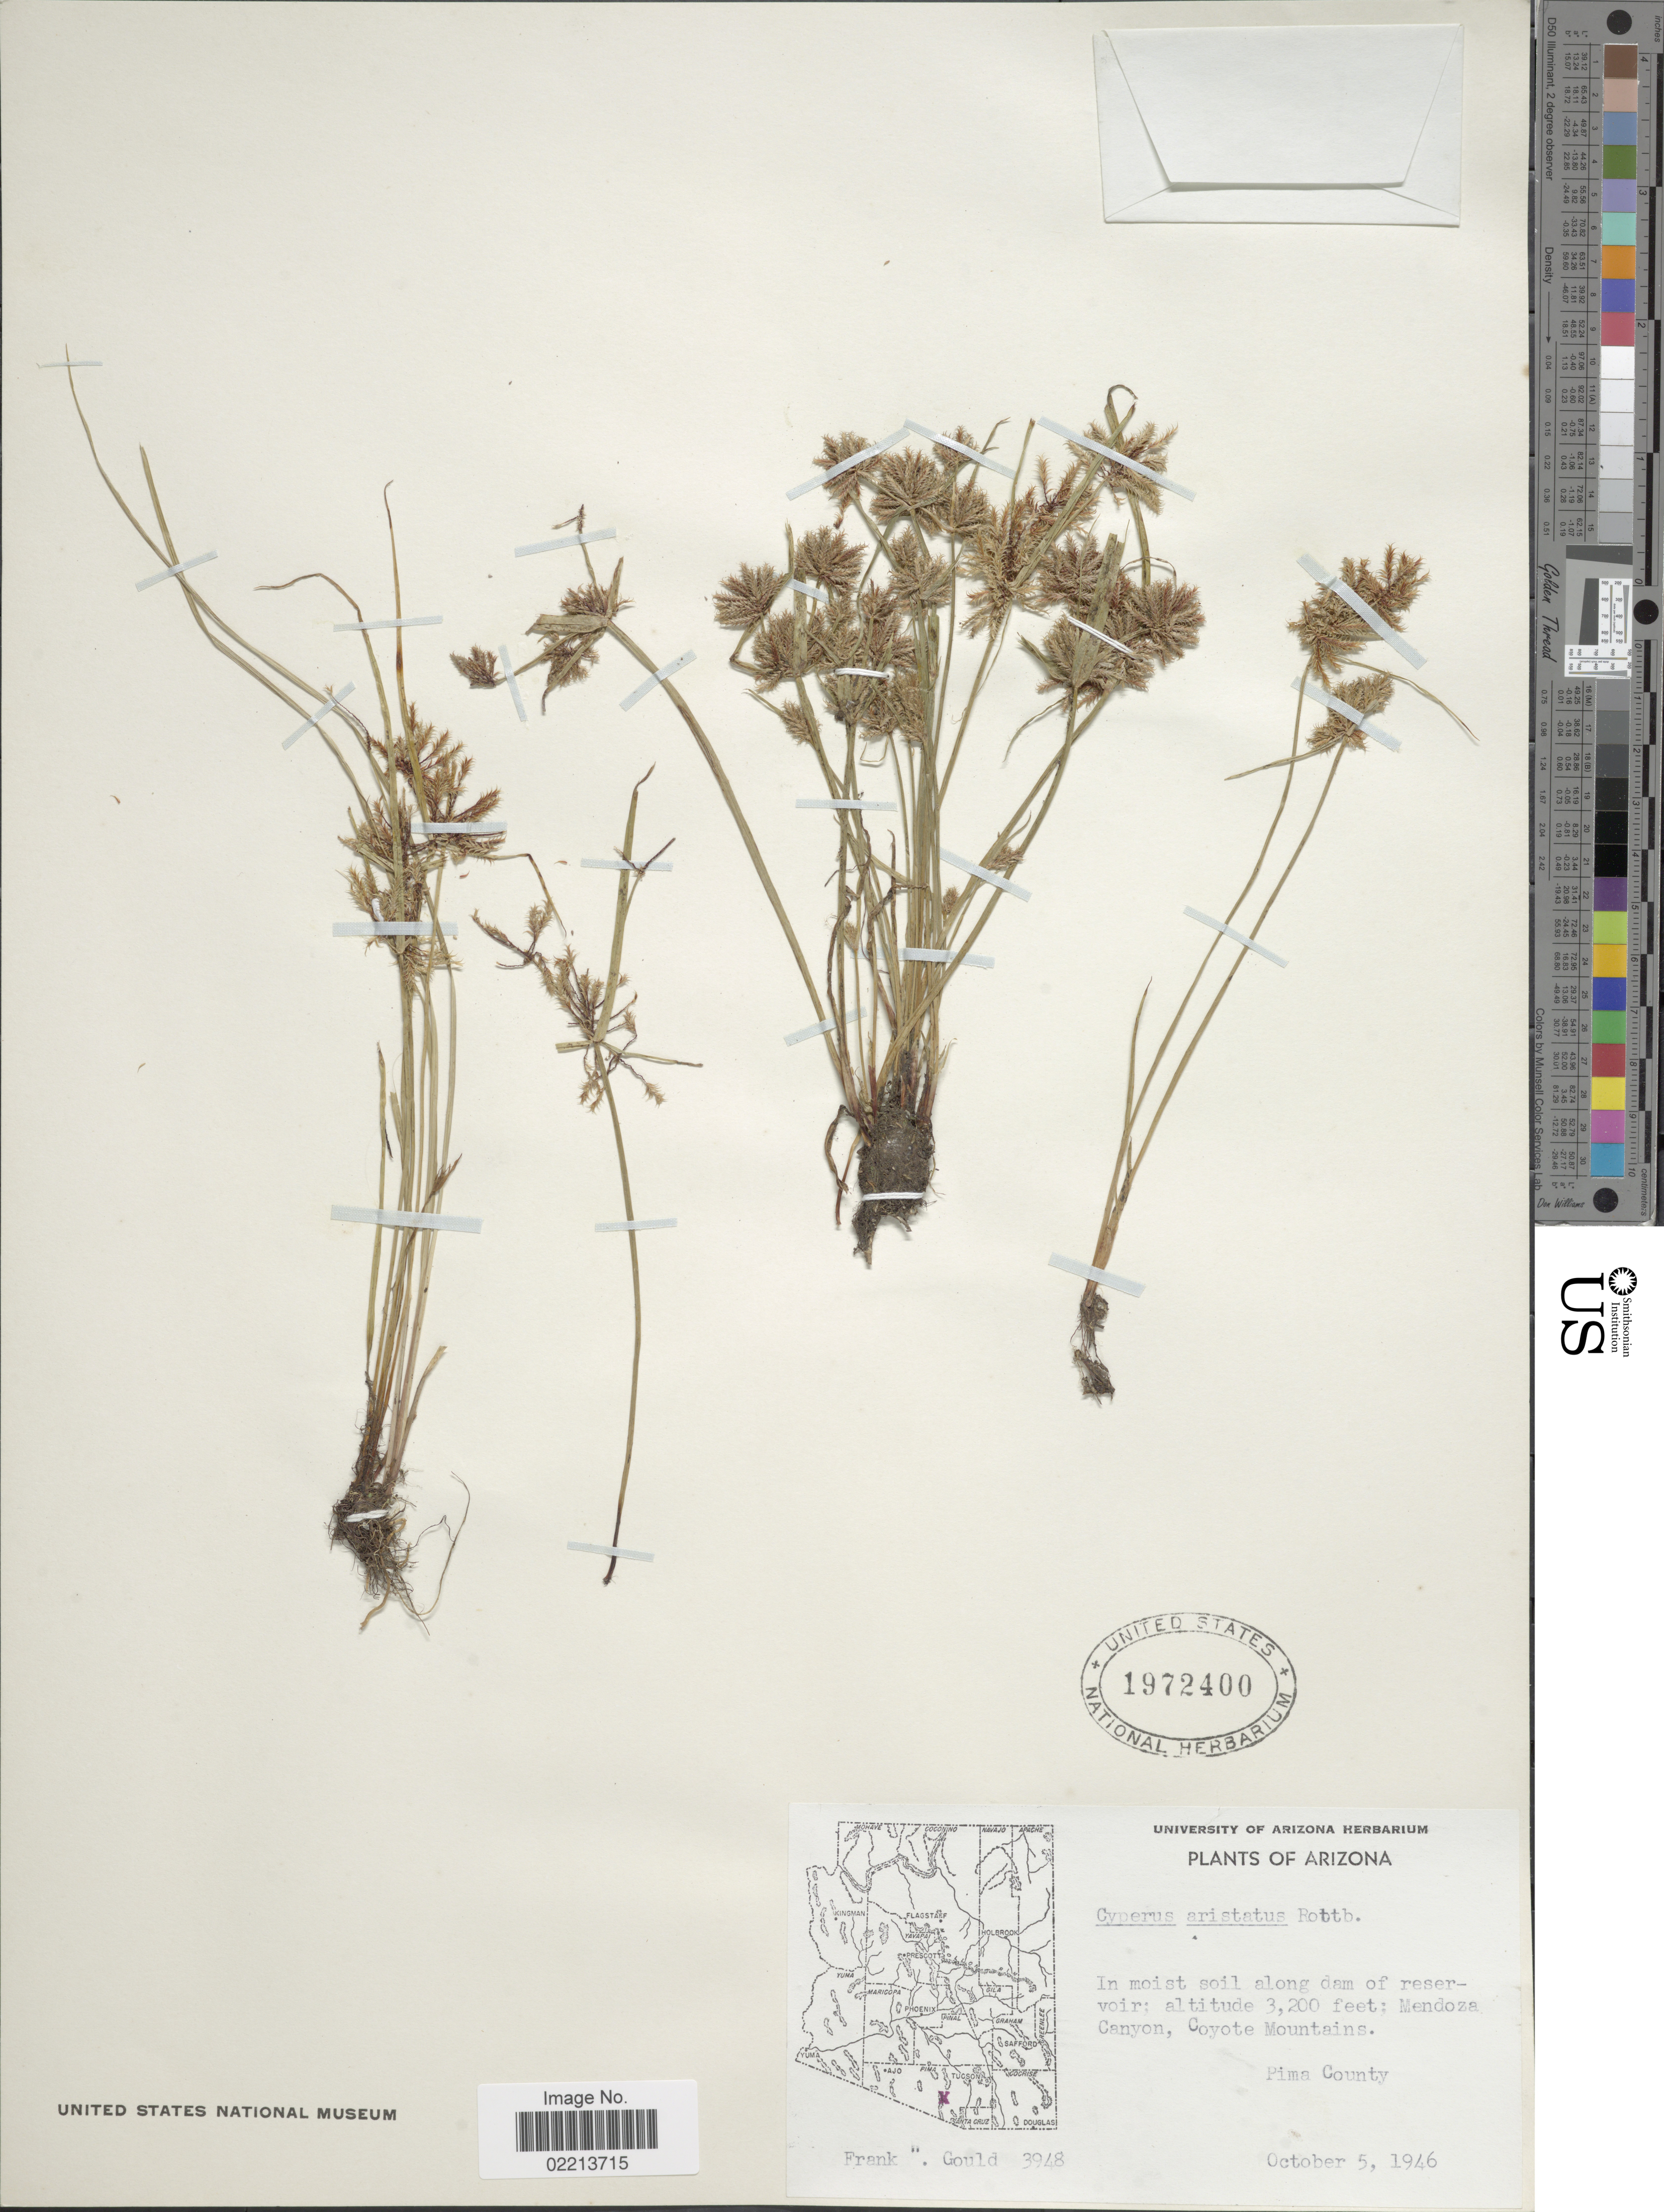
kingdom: Plantae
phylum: Tracheophyta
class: Liliopsida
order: Poales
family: Cyperaceae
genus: Cyperus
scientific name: Cyperus squarrosus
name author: L.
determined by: Strong, Mark T., (BOT), Smithsonian Institution - National Museum of Natural History (UNITED STATES)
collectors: F. W. Gould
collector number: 3948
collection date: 1946-10-05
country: United States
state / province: Arizona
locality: In moist soil along dam or reservoir, Mendoza Canyon, Coyote Mountains, Pima County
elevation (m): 975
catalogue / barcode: US 1972400